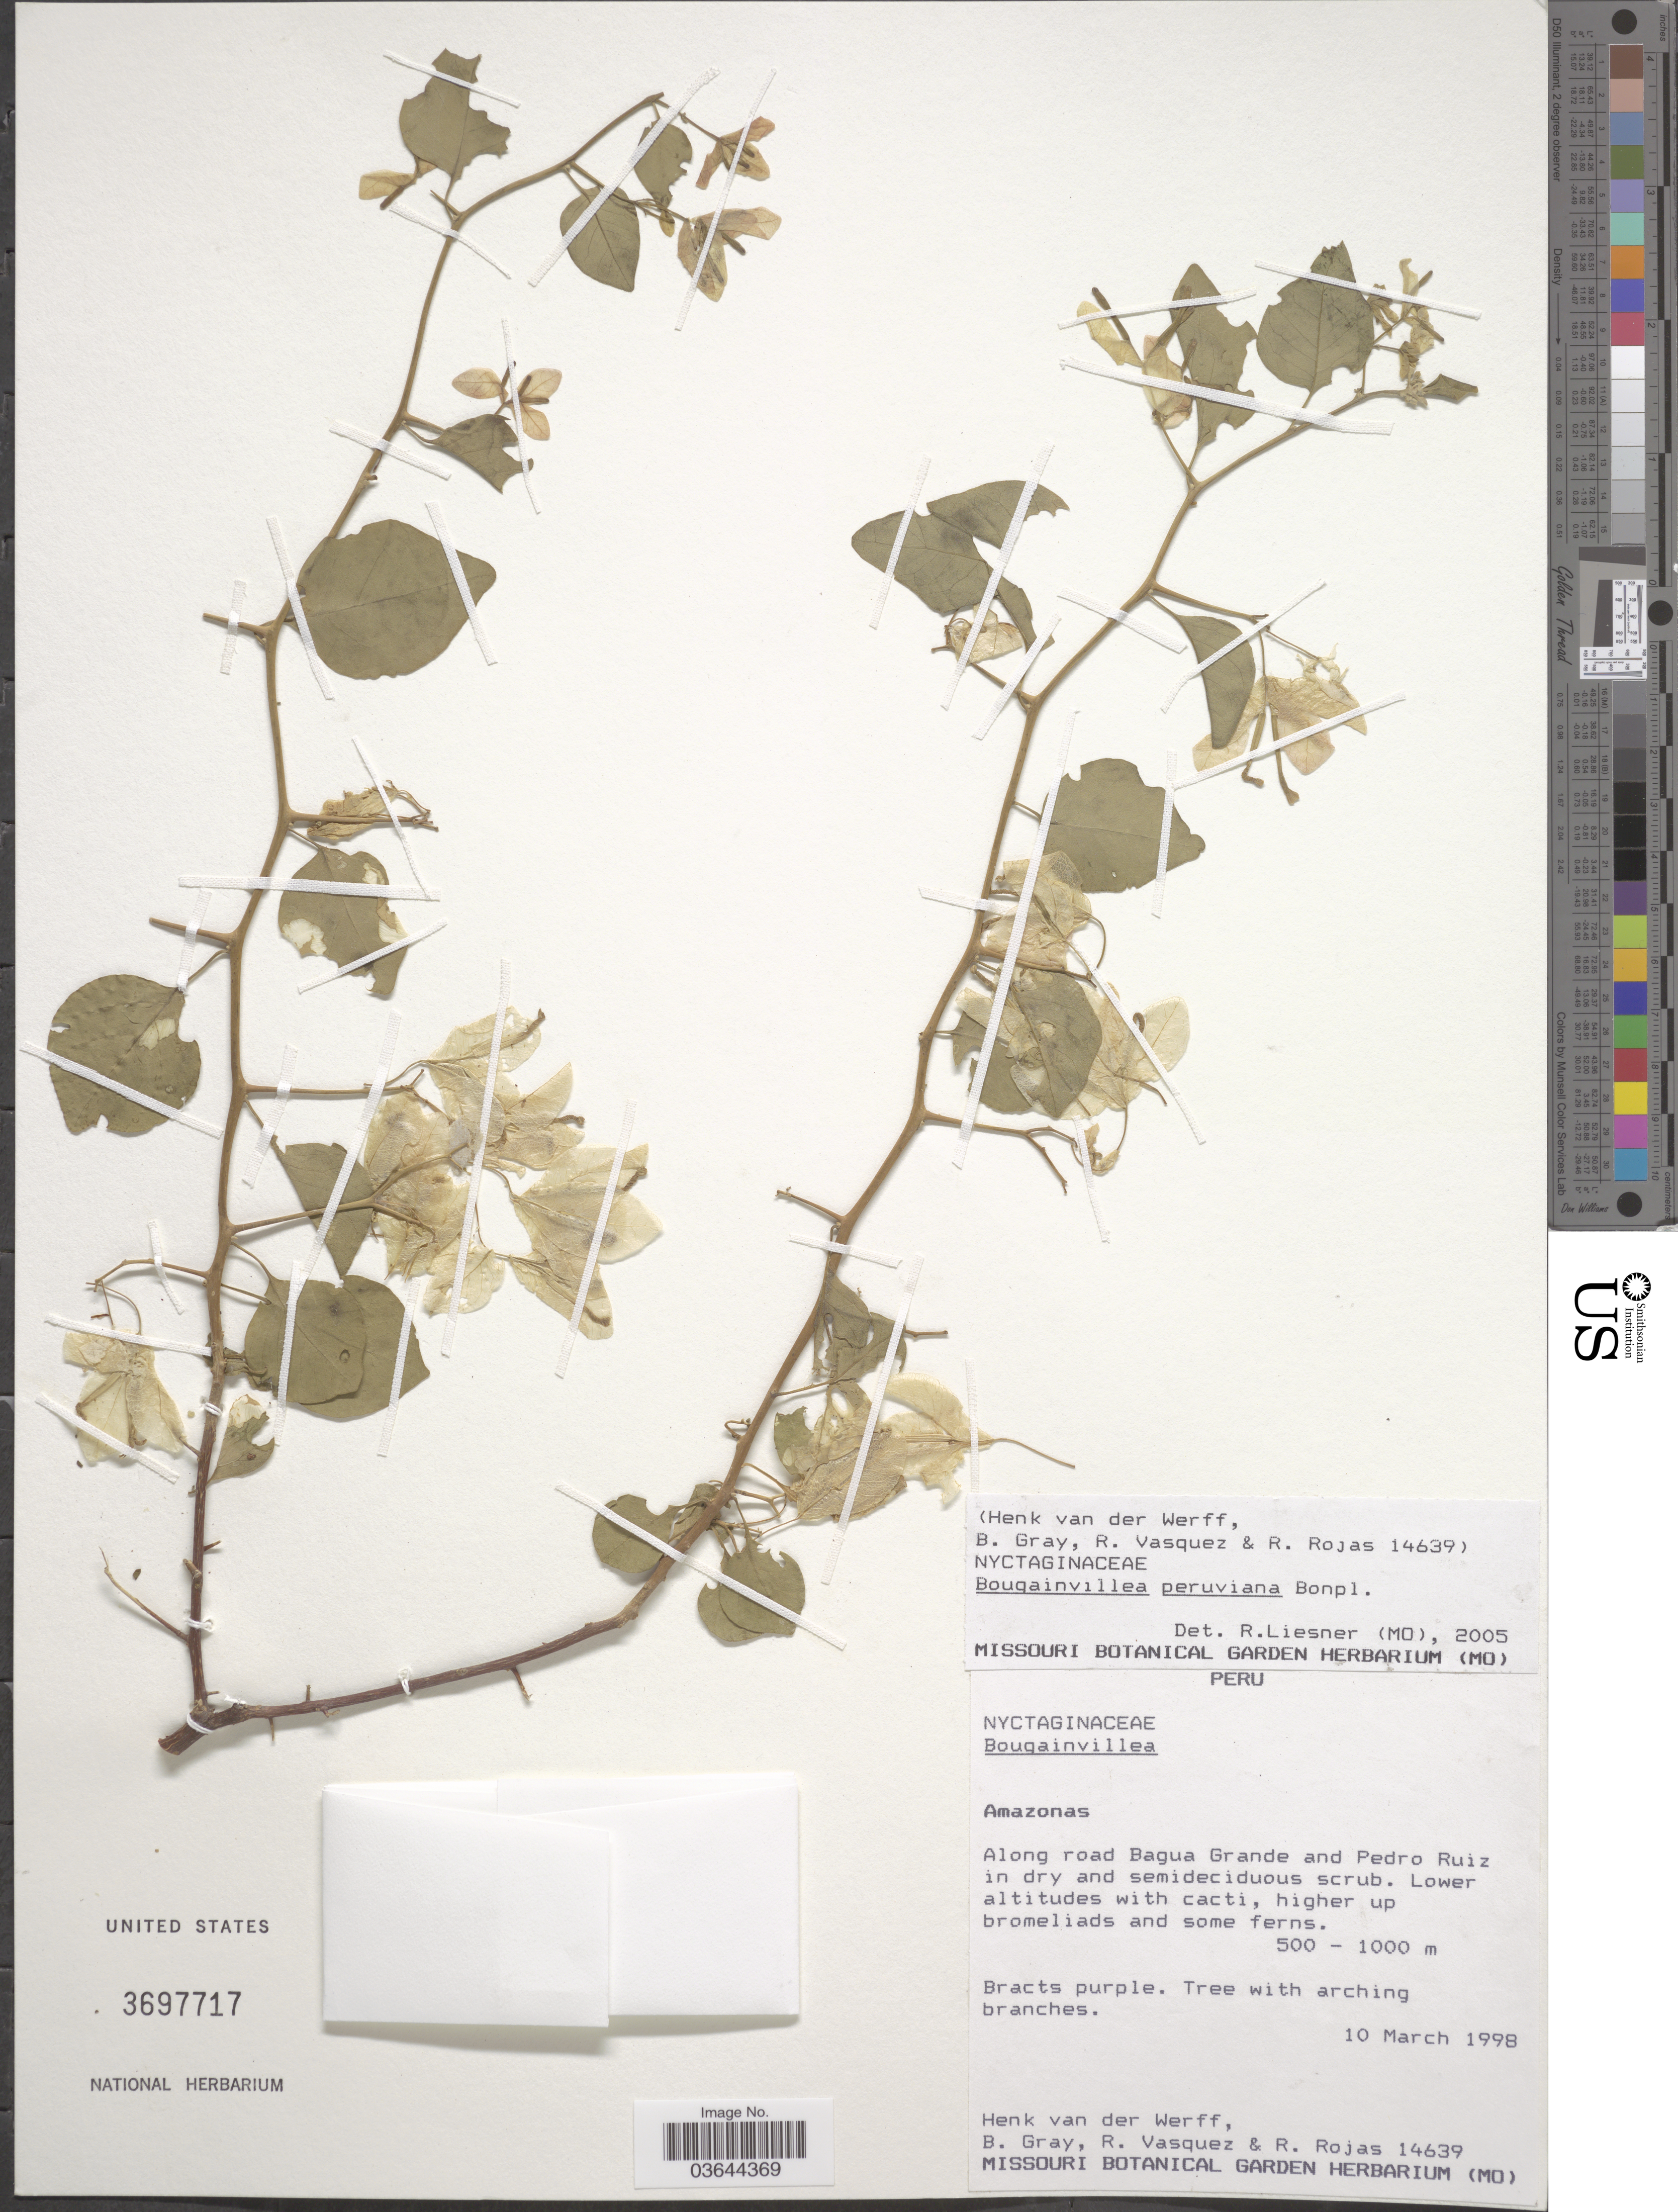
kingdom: Plantae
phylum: Tracheophyta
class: Magnoliopsida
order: Caryophyllales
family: Nyctaginaceae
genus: Bougainvillea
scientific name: Bougainvillea peruviana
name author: Nees & Mart.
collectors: H. van der Werff, B. Gray, R. Vasquez & R. Rojas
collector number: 14639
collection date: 1998-03-10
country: Peru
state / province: Amazonas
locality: Along road Bagua Grande and Pedro Ruiz.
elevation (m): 500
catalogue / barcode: US 3697717